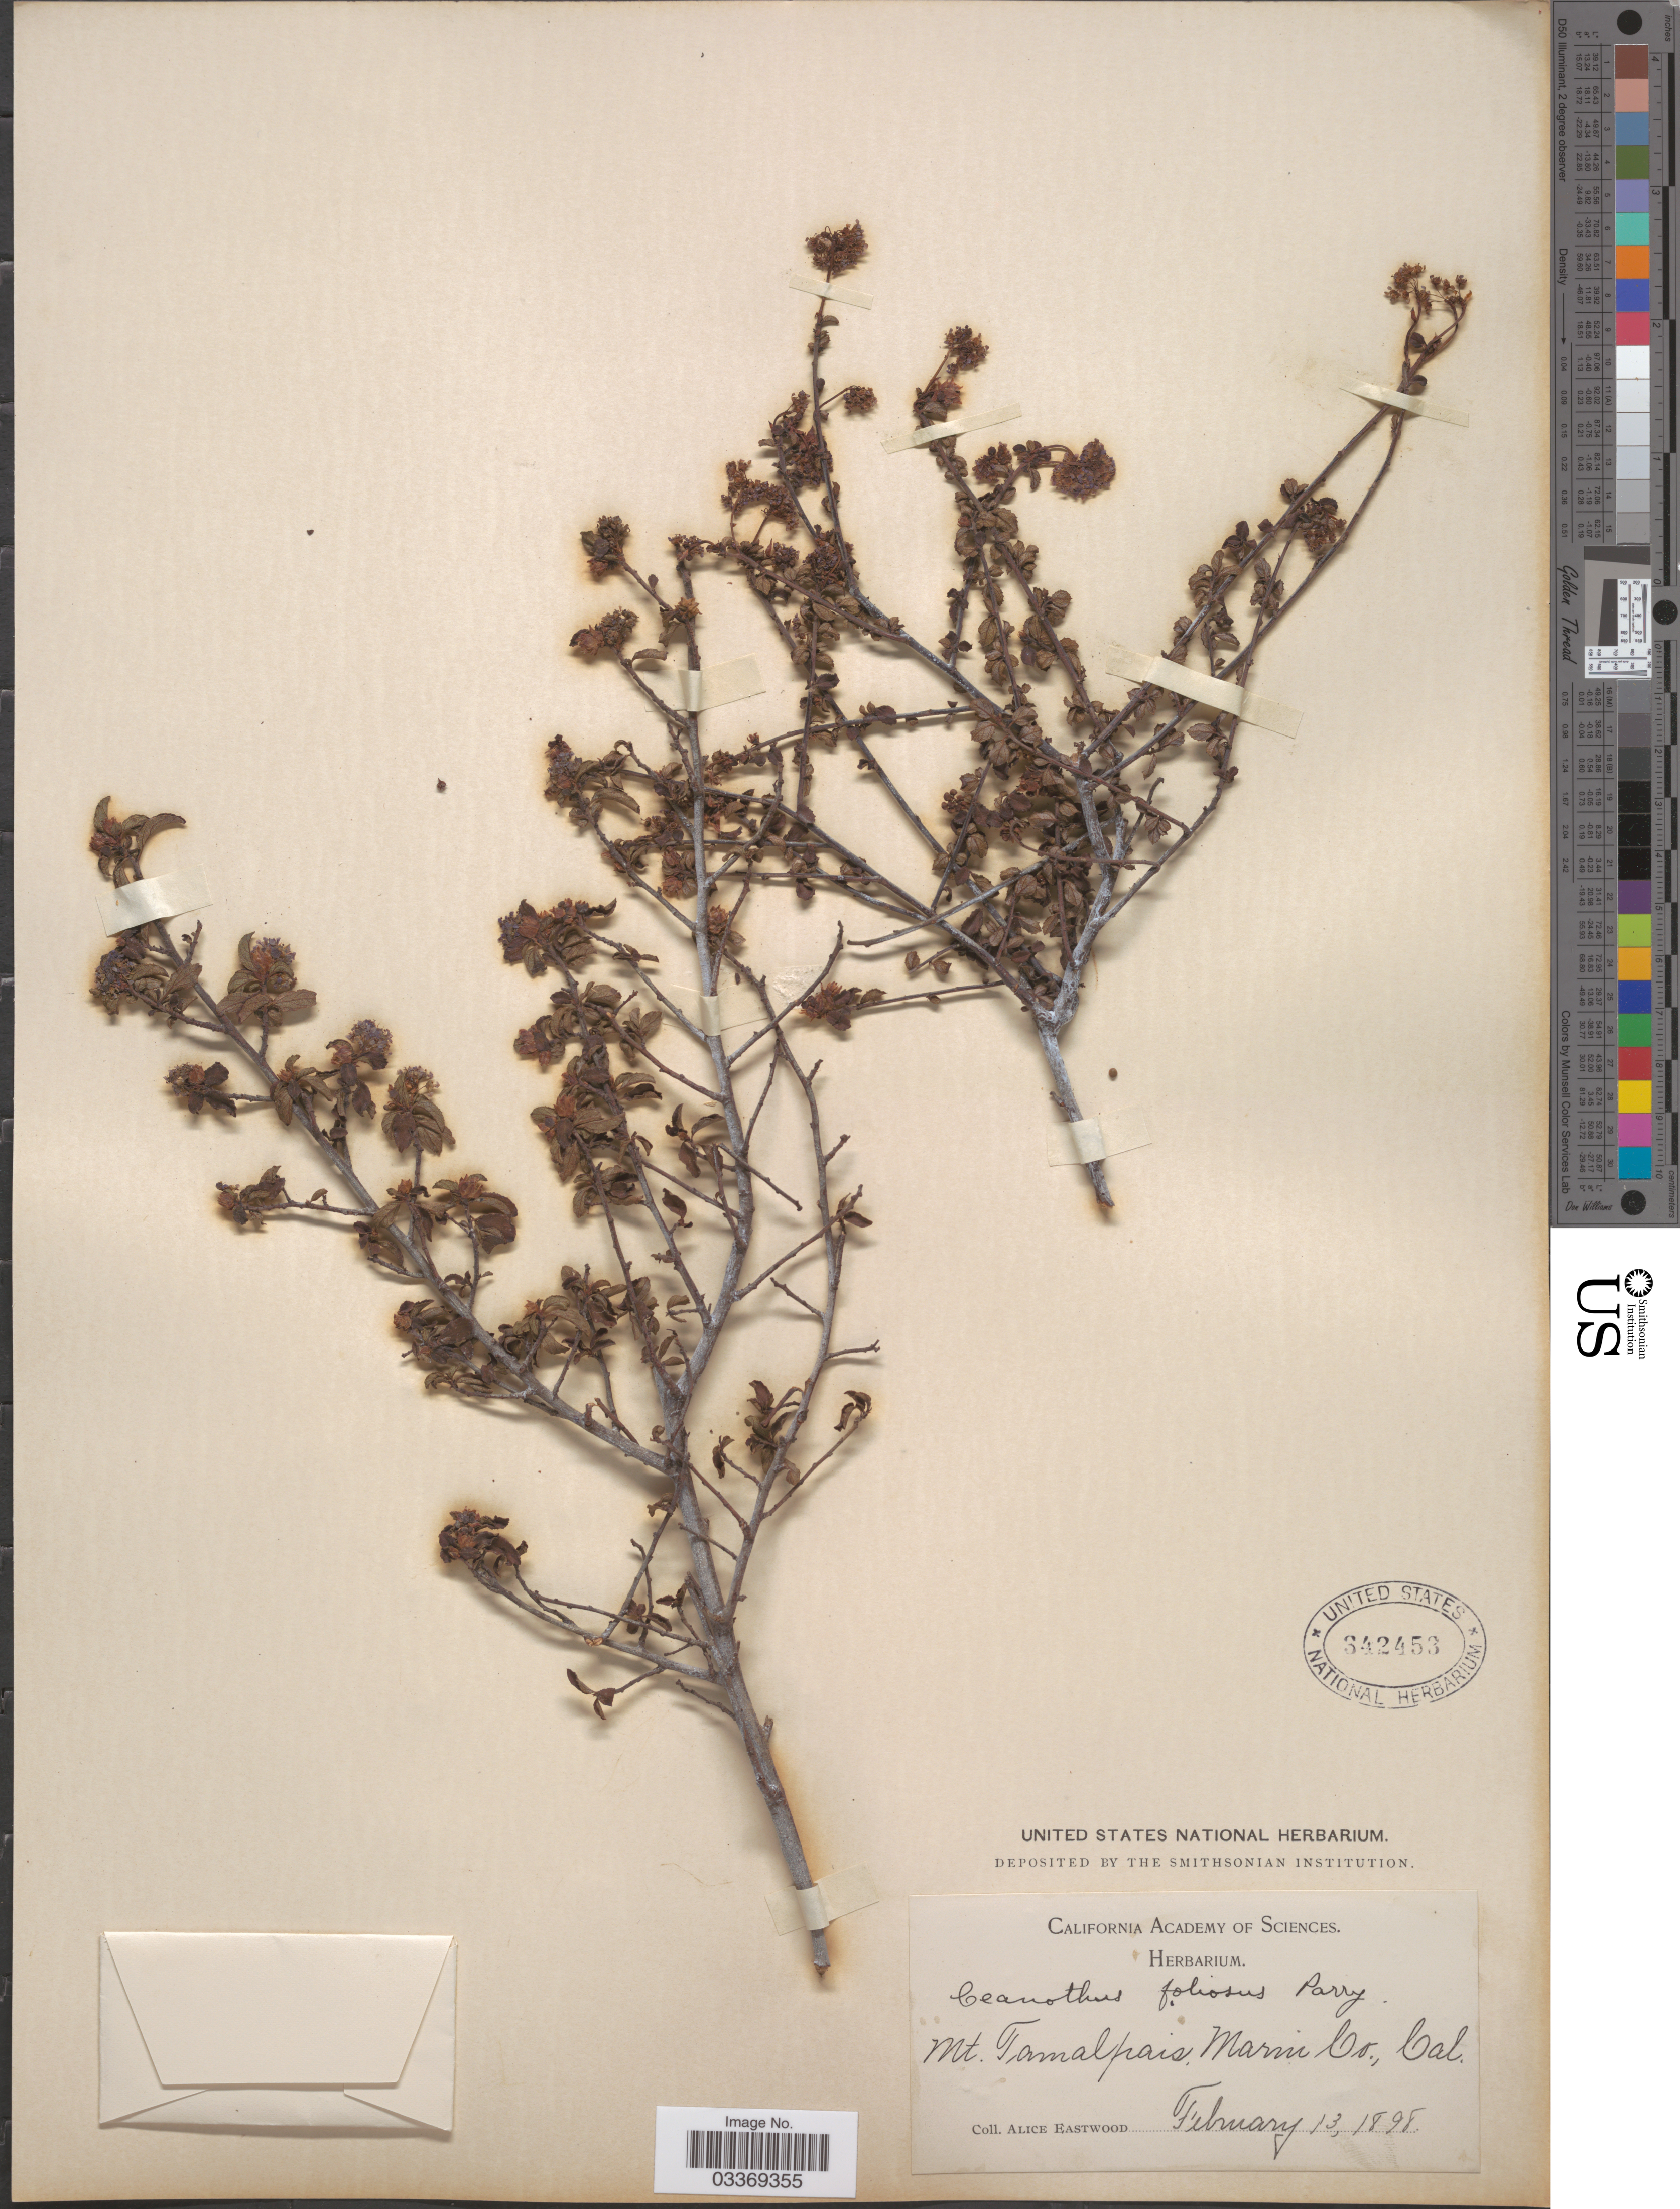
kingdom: Plantae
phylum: Tracheophyta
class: Magnoliopsida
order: Rosales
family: Rhamnaceae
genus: Ceanothus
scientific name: Ceanothus foliosus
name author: Parry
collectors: A. Eastwood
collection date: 1898-02-13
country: United States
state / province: California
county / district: Marin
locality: Mt. Tamalpais, Marin Co.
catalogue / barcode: US 342453